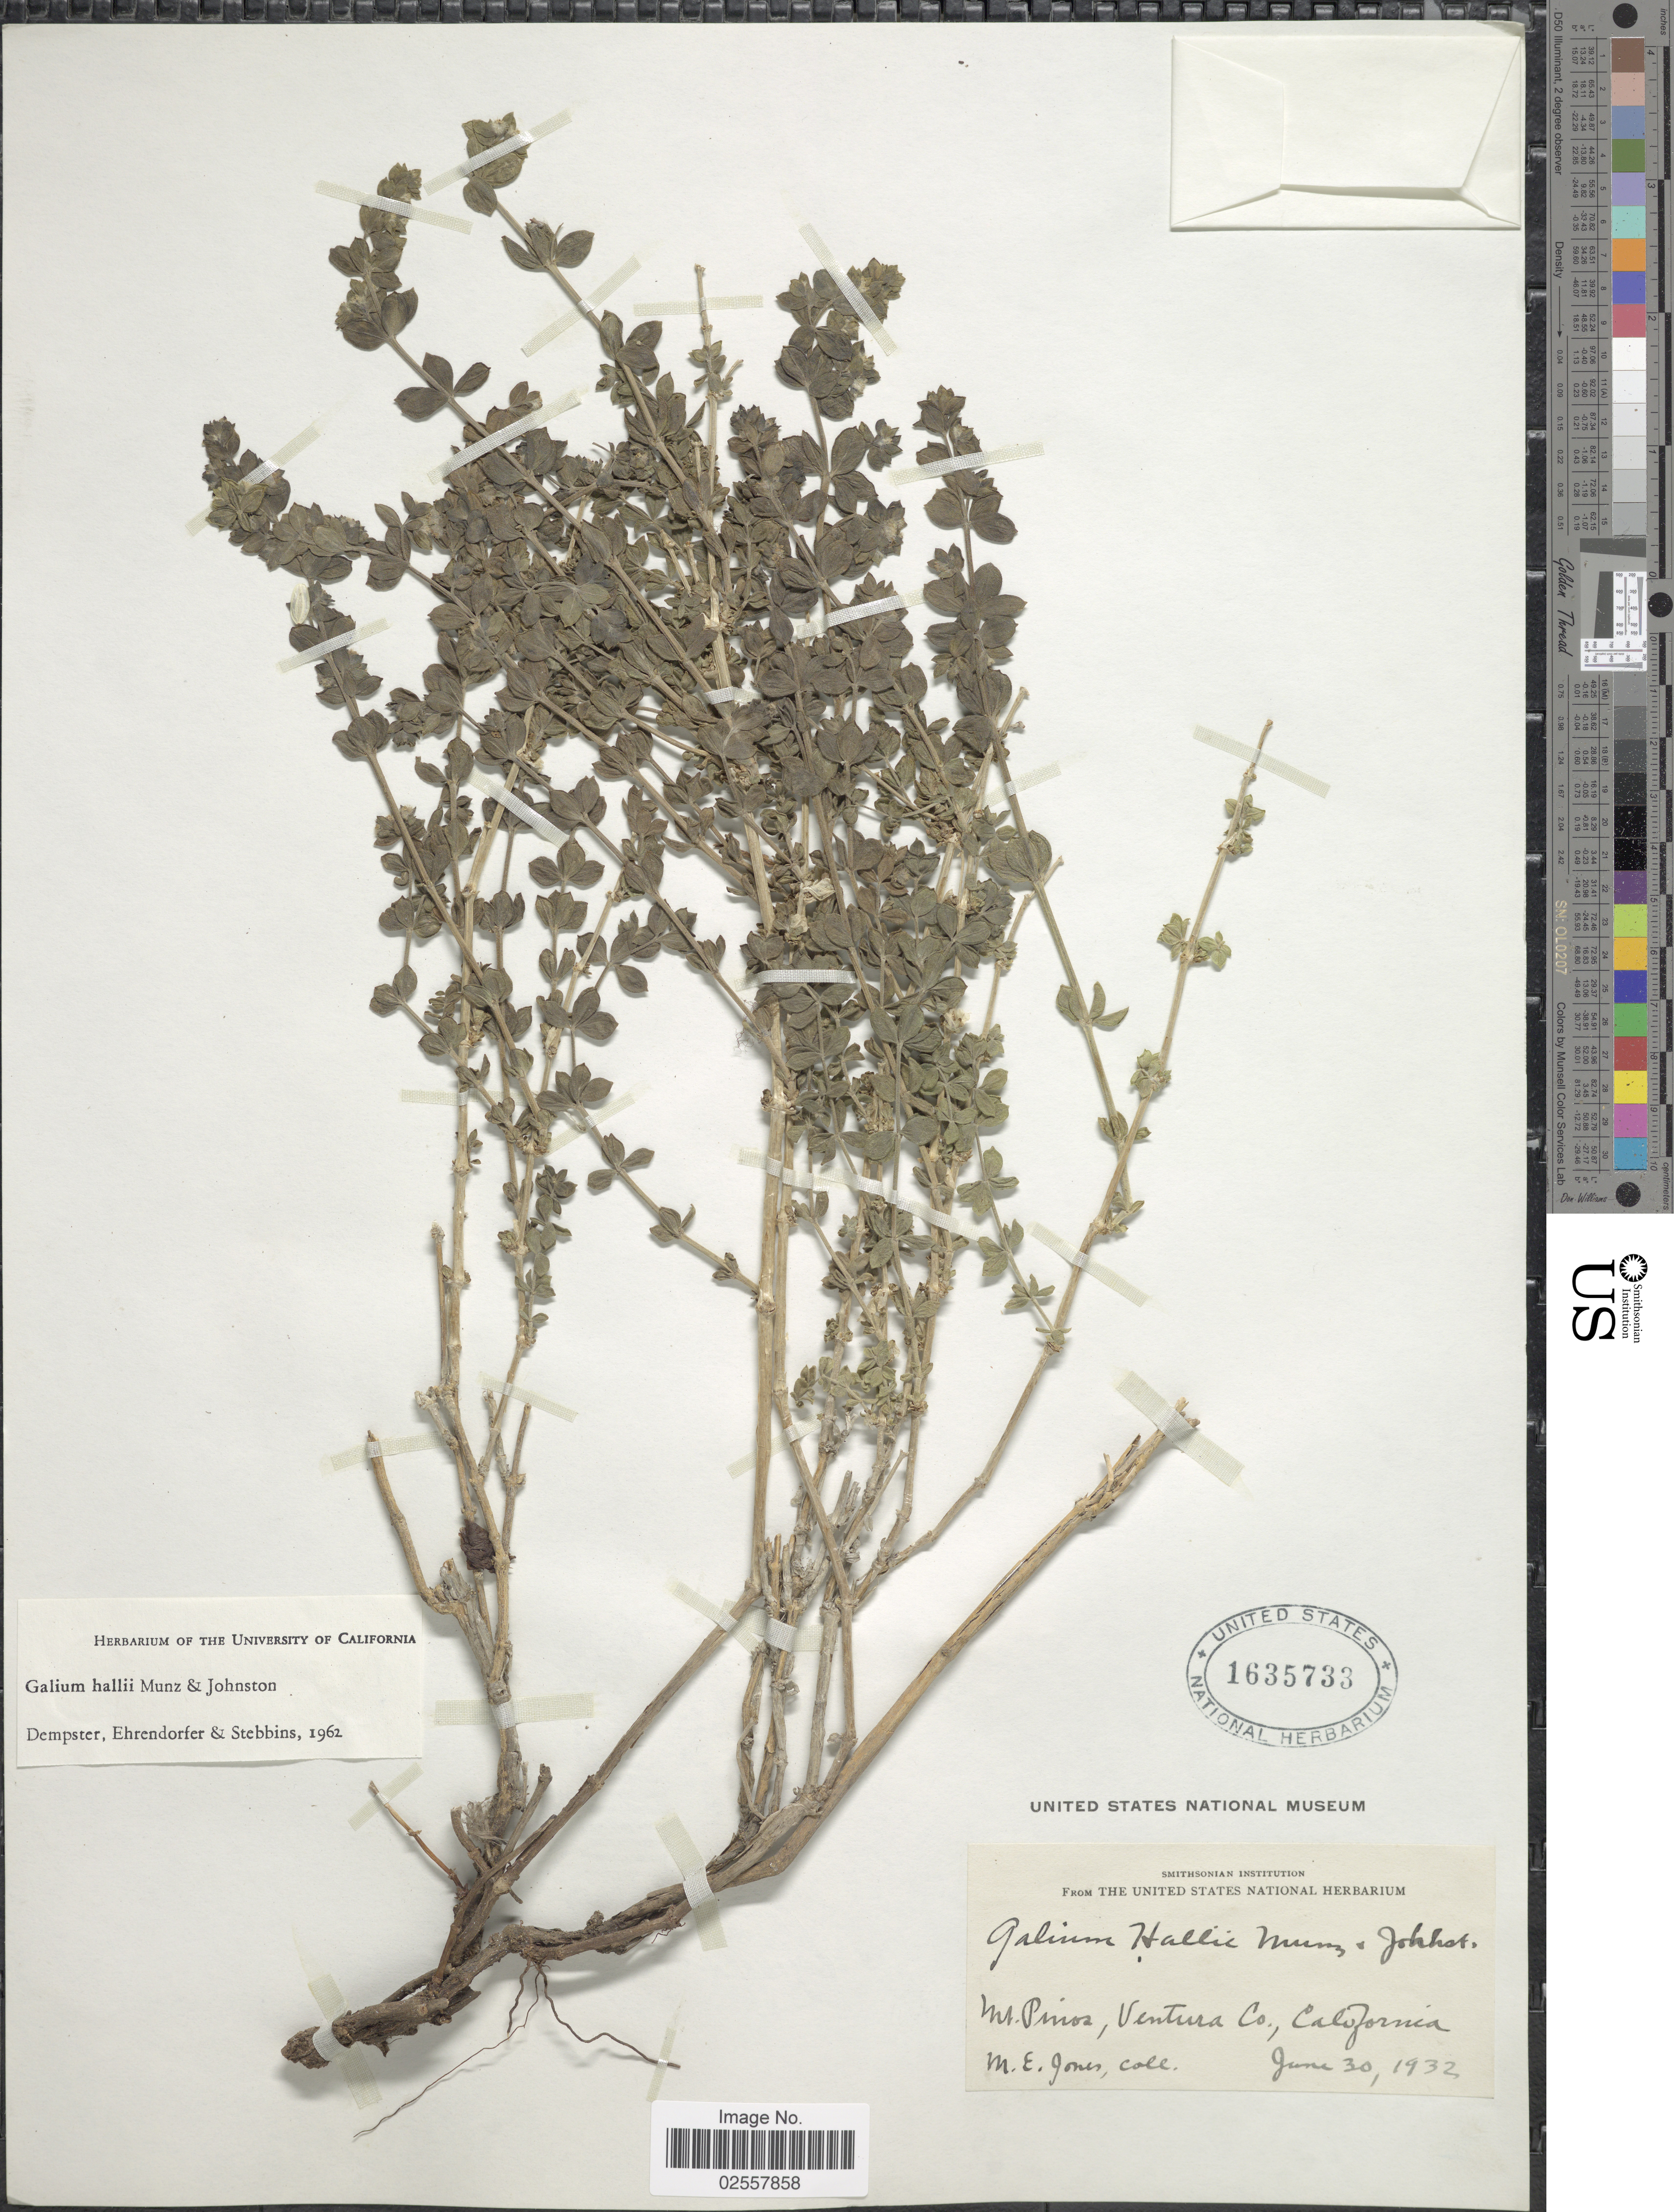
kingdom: Plantae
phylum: Tracheophyta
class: Magnoliopsida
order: Gentianales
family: Rubiaceae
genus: Galium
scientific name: Galium hallii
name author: Munz & I.M. Johnst.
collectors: M. E. Jones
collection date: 1932-06-30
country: United States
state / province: California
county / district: Ventura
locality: Mt. Pinos, Ventura Co.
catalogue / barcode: US 1635733